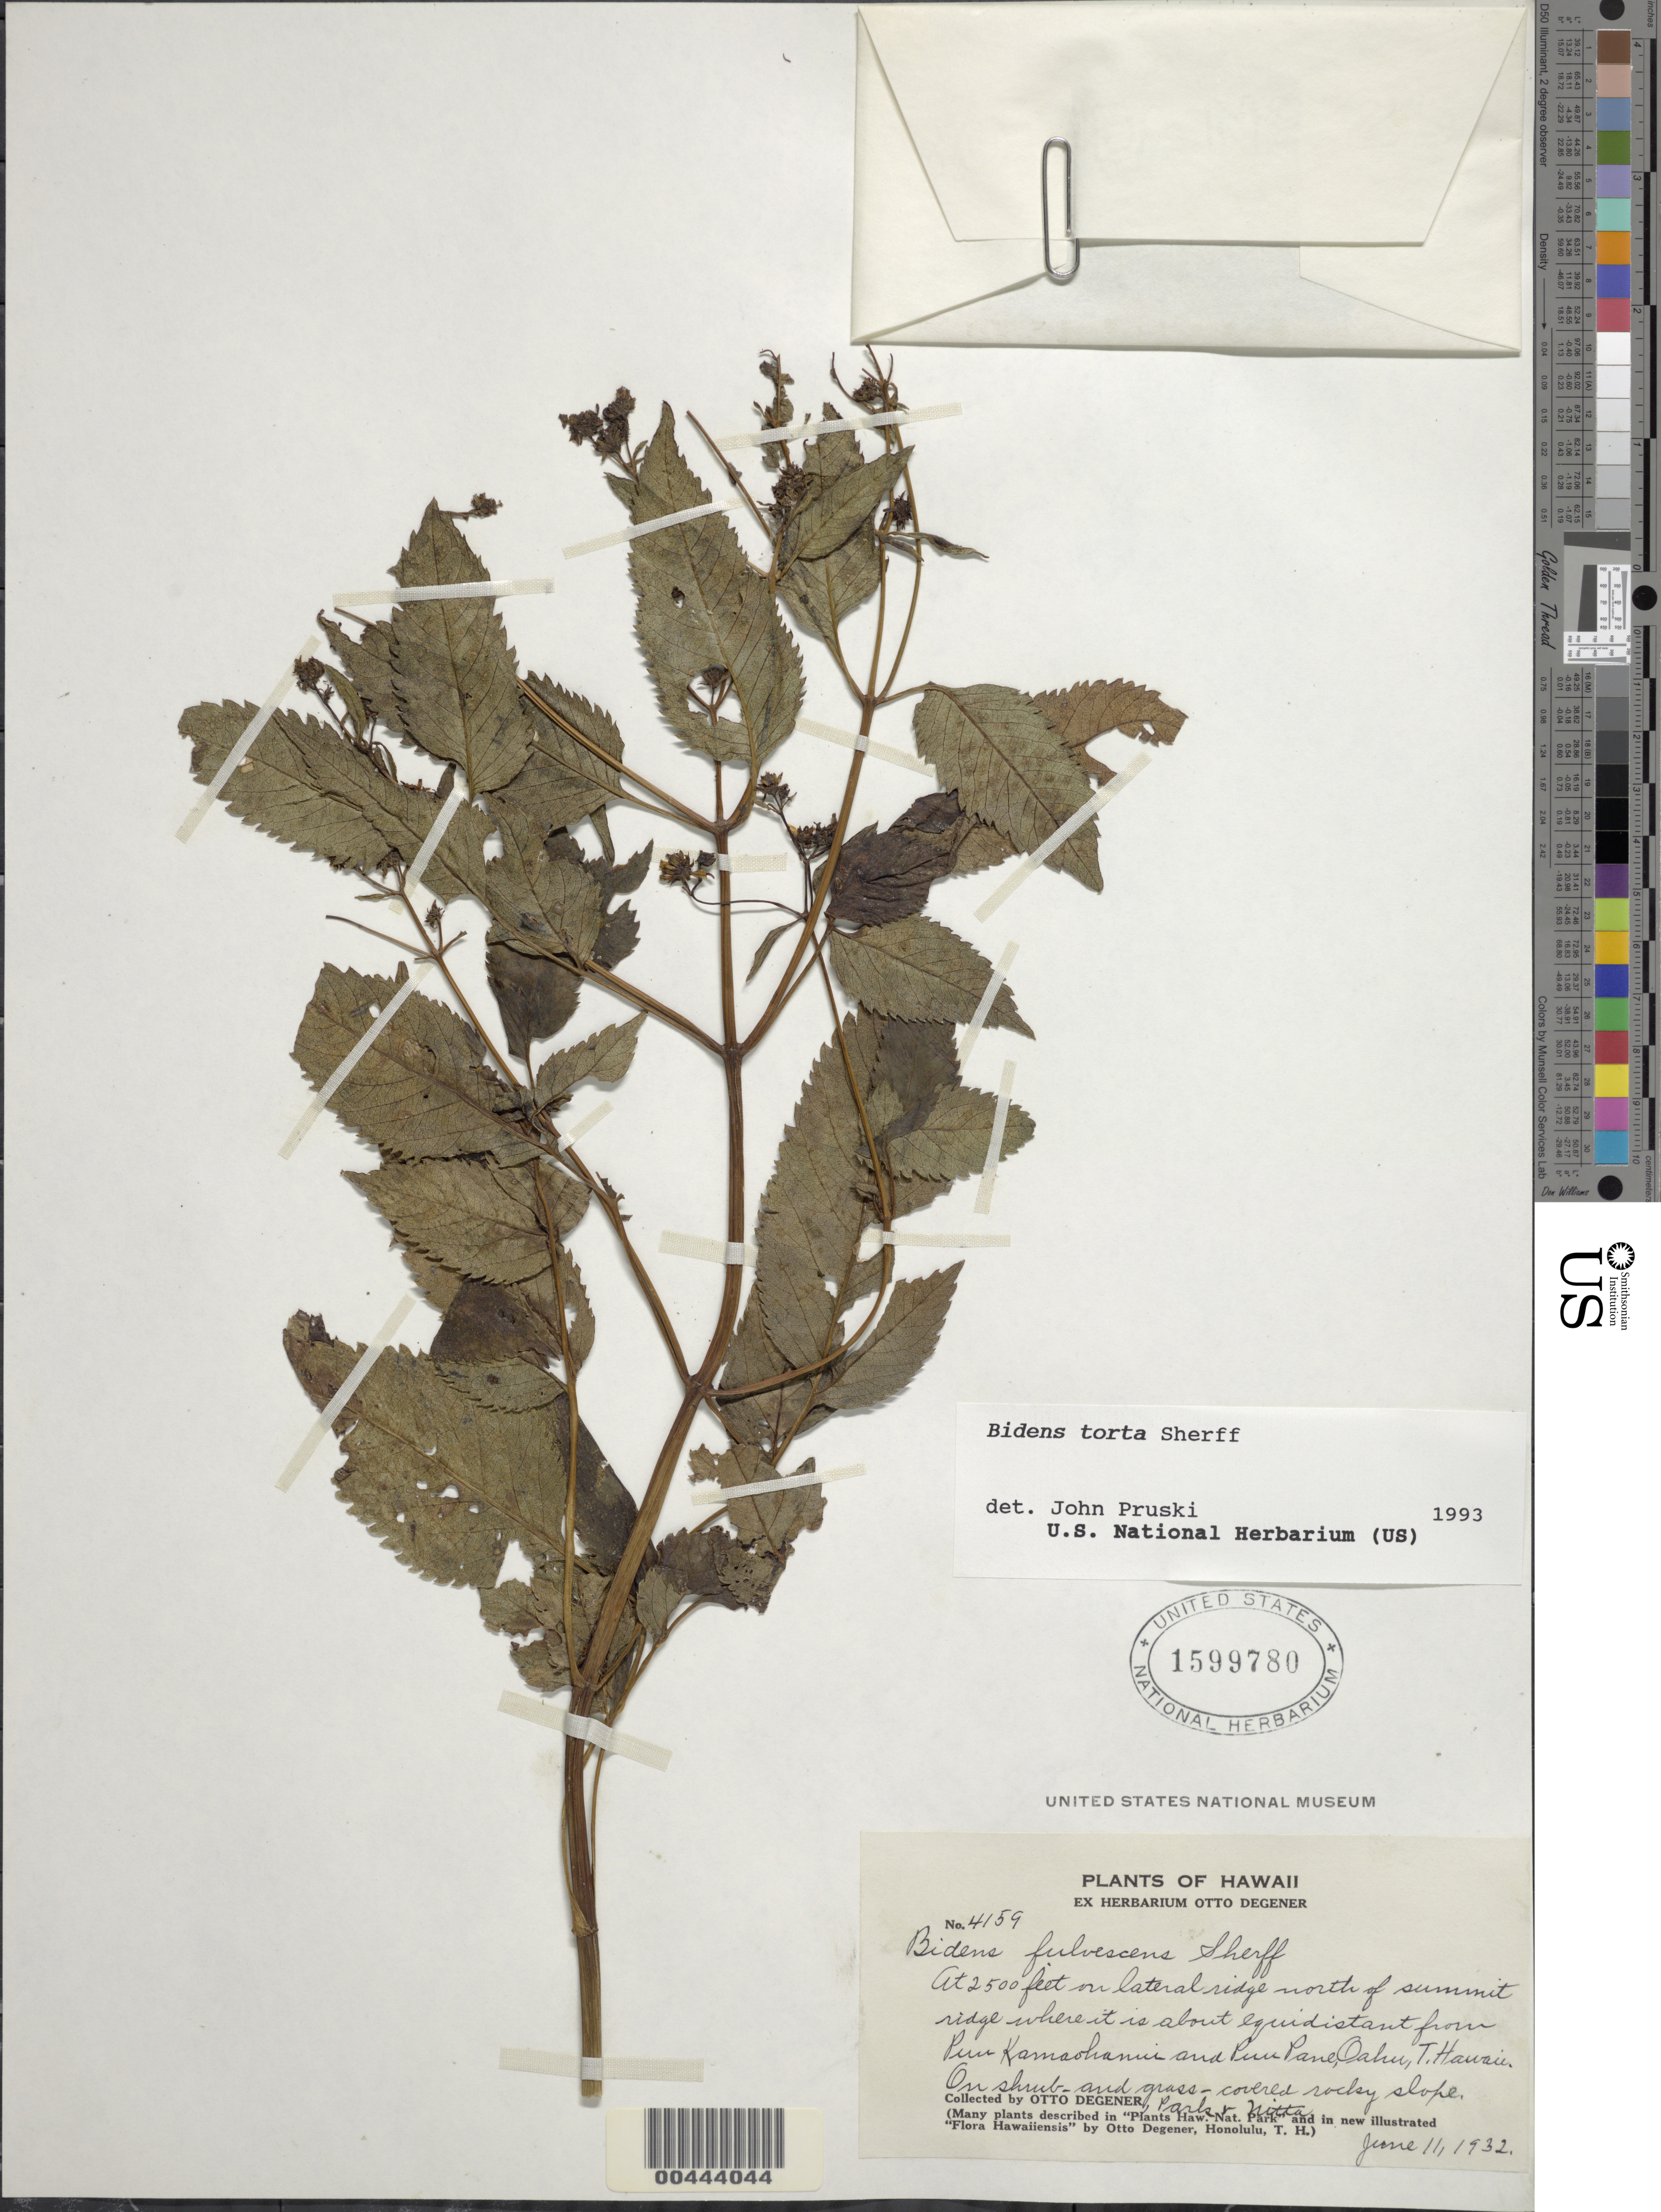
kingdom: Plantae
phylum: Tracheophyta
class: Magnoliopsida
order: Asterales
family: Asteraceae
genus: Bidens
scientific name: Bidens torta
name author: Sherff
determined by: Pruski, J. F.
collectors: O. Degener, Park & Nitta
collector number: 4159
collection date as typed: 11 Jun 1932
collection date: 1932-06-11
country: United States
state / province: Hawaii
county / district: Honolulu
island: Oahu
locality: On lateral ridge N of summit ridge where it is about equidistant from Puu Kamaohanui and Puu Pane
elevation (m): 762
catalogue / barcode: US 1599780